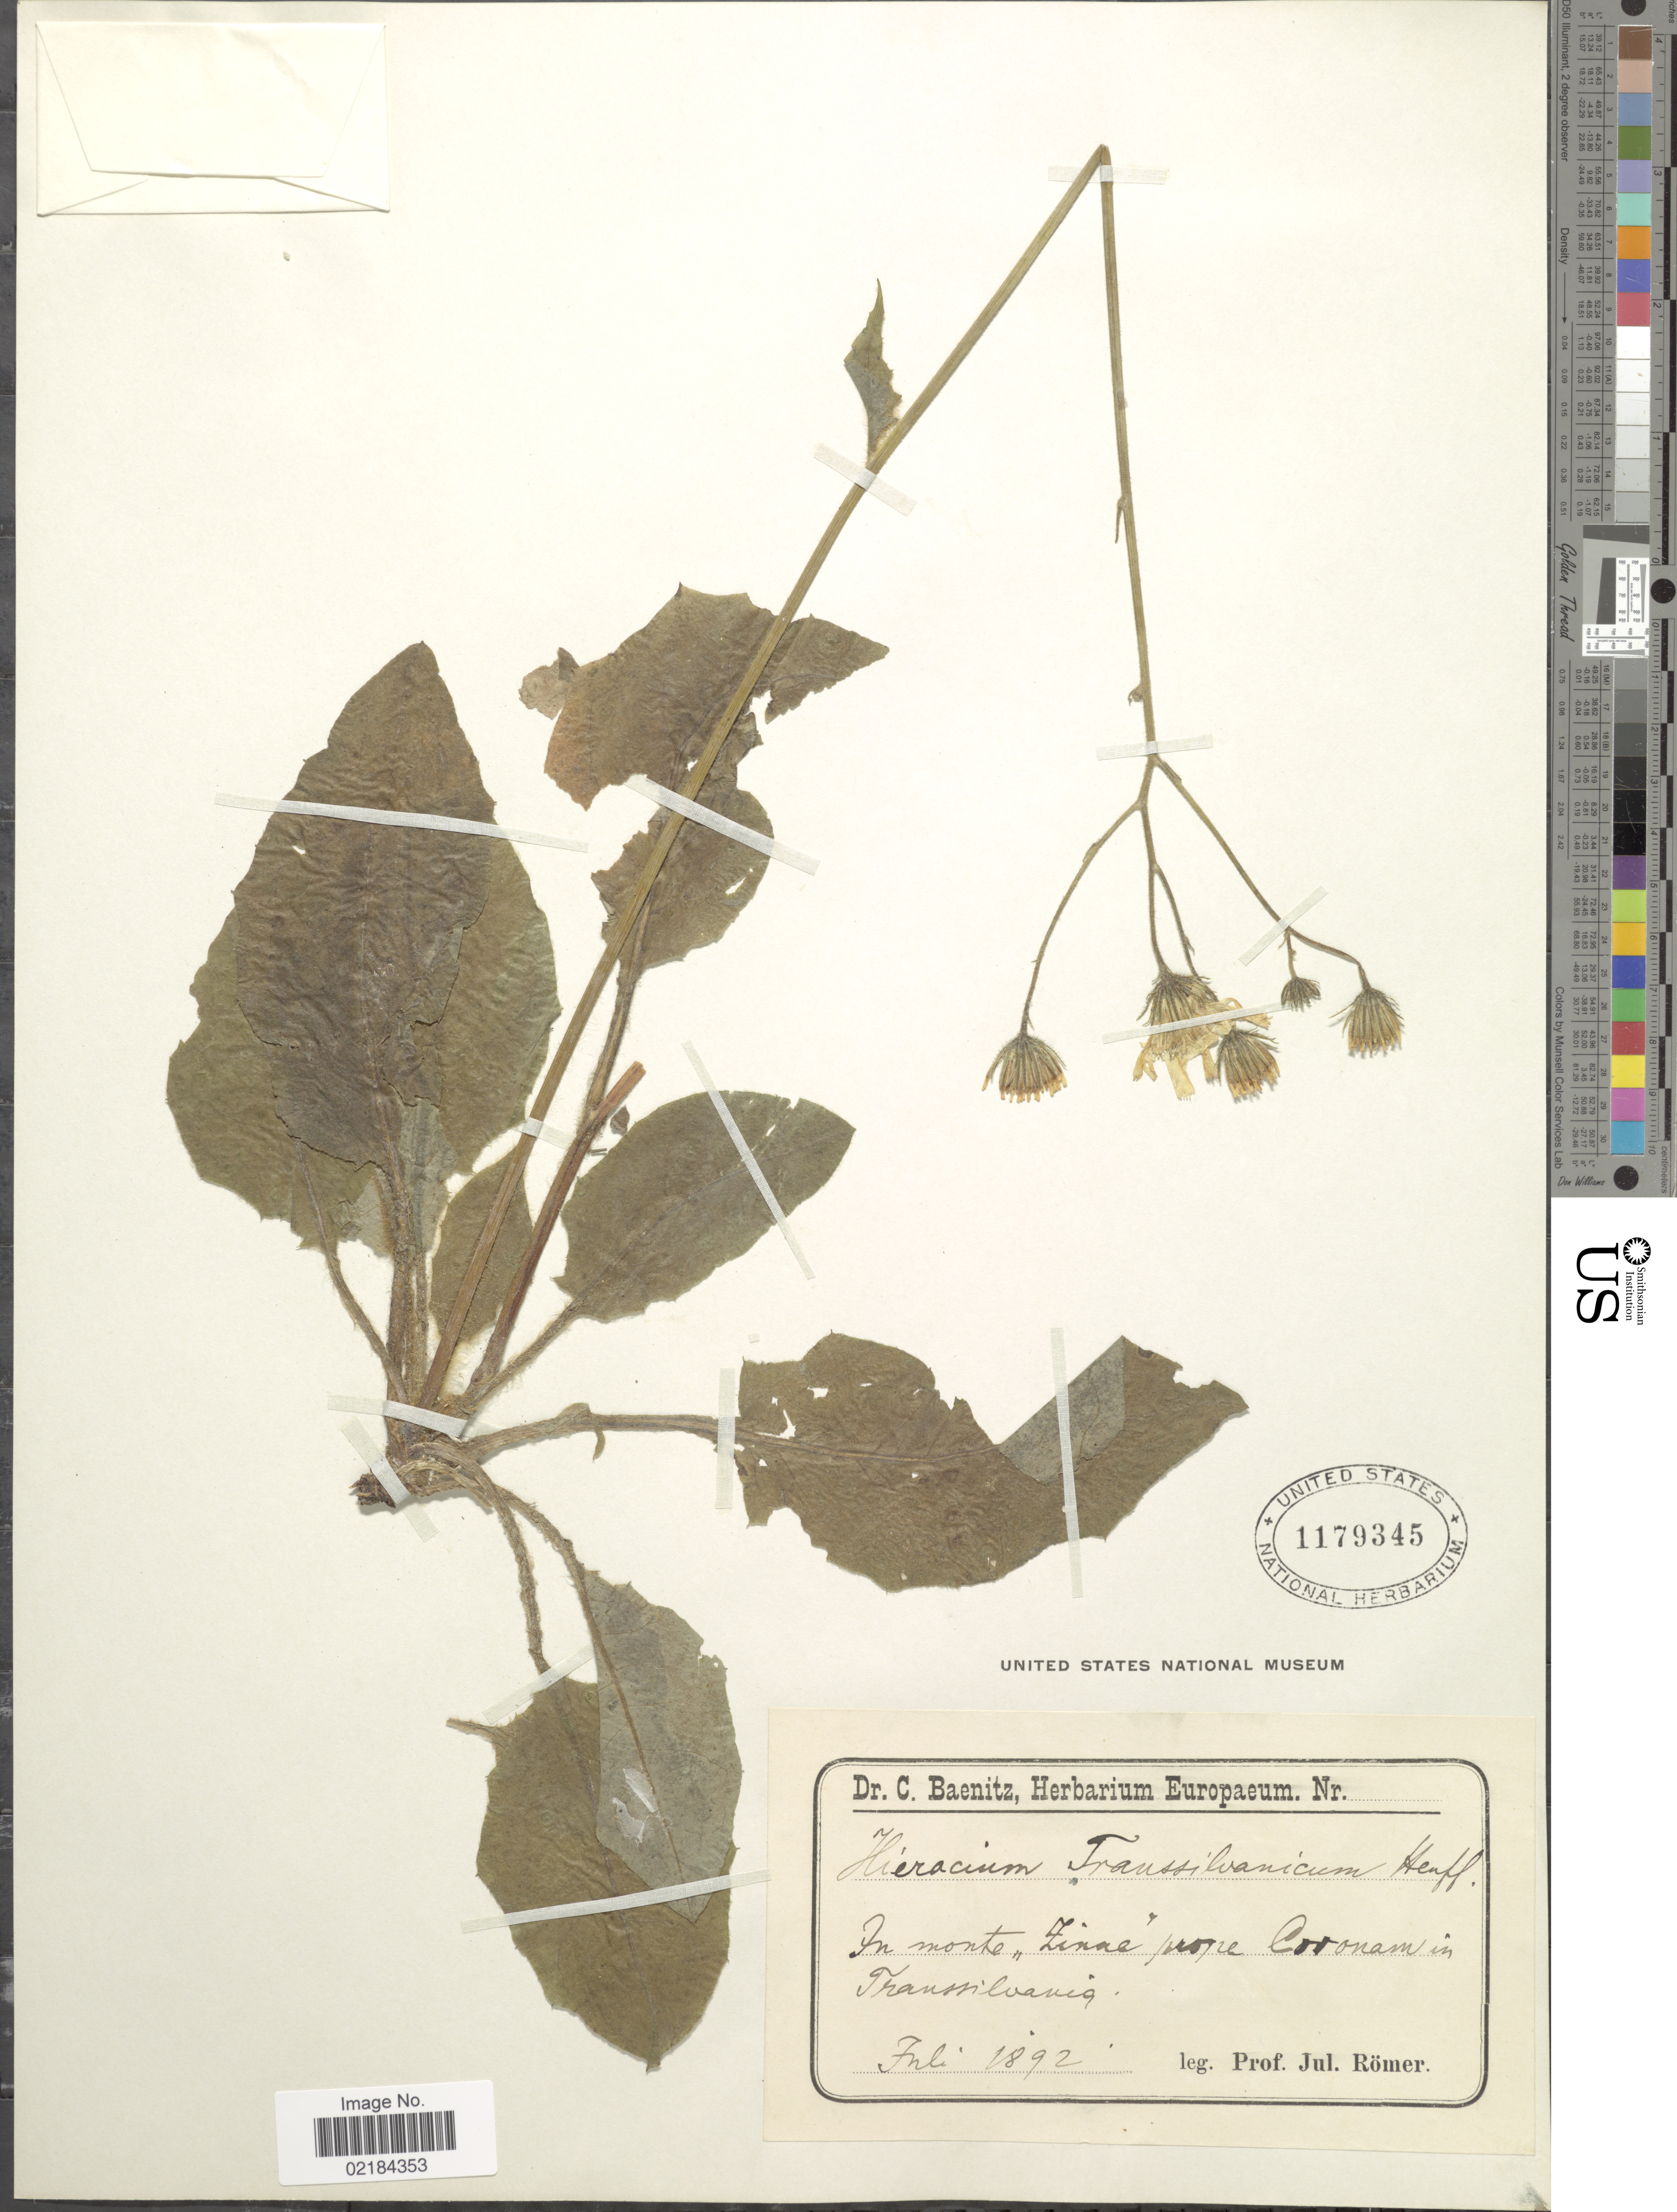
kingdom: Plantae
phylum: Tracheophyta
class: Magnoliopsida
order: Asterales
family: Asteraceae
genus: Hieracium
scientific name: Hieracium transylvanicum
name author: Heuff.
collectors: J. Romer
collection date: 1892-07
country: Romania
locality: In monte Zinna vore Coronam in Transsilvania [interpreted]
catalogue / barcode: US 1179345